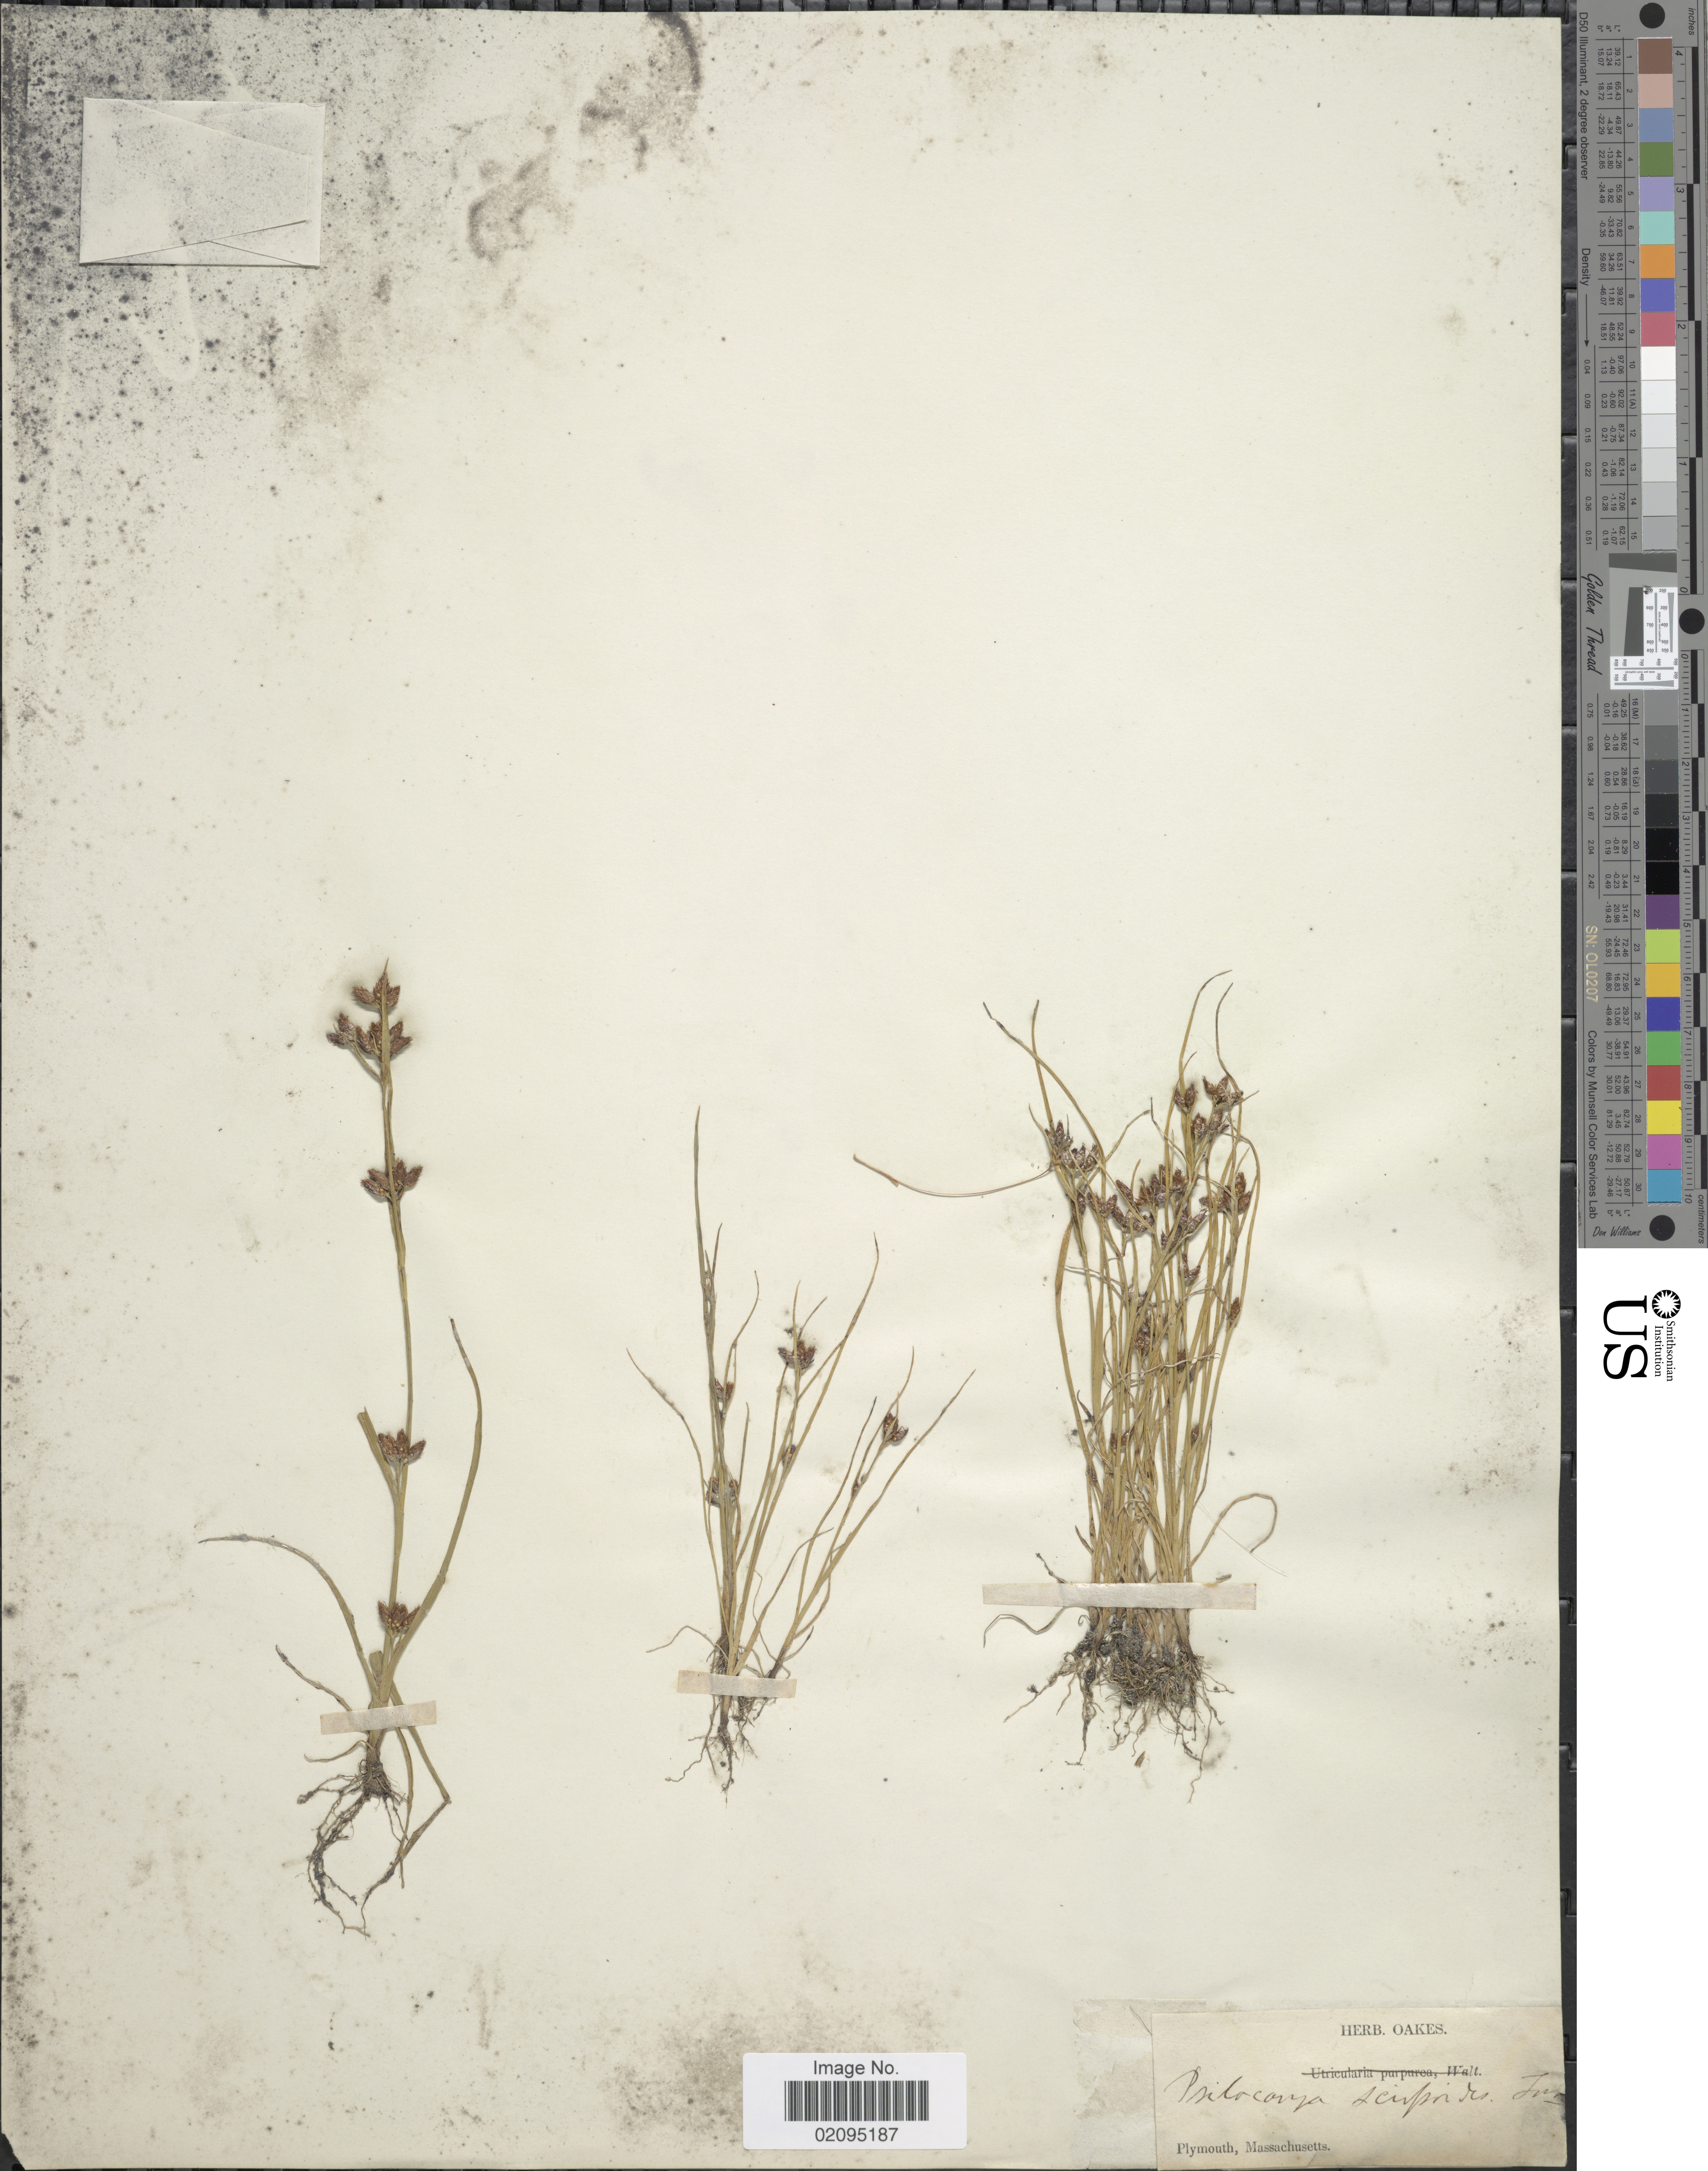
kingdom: Plantae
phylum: Tracheophyta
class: Liliopsida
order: Poales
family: Cyperaceae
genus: Rhynchospora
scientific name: Rhynchospora scirpoides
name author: (Torr.) Griseb.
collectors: ex herb. Oakes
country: United States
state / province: Massachusetts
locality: Plymouth